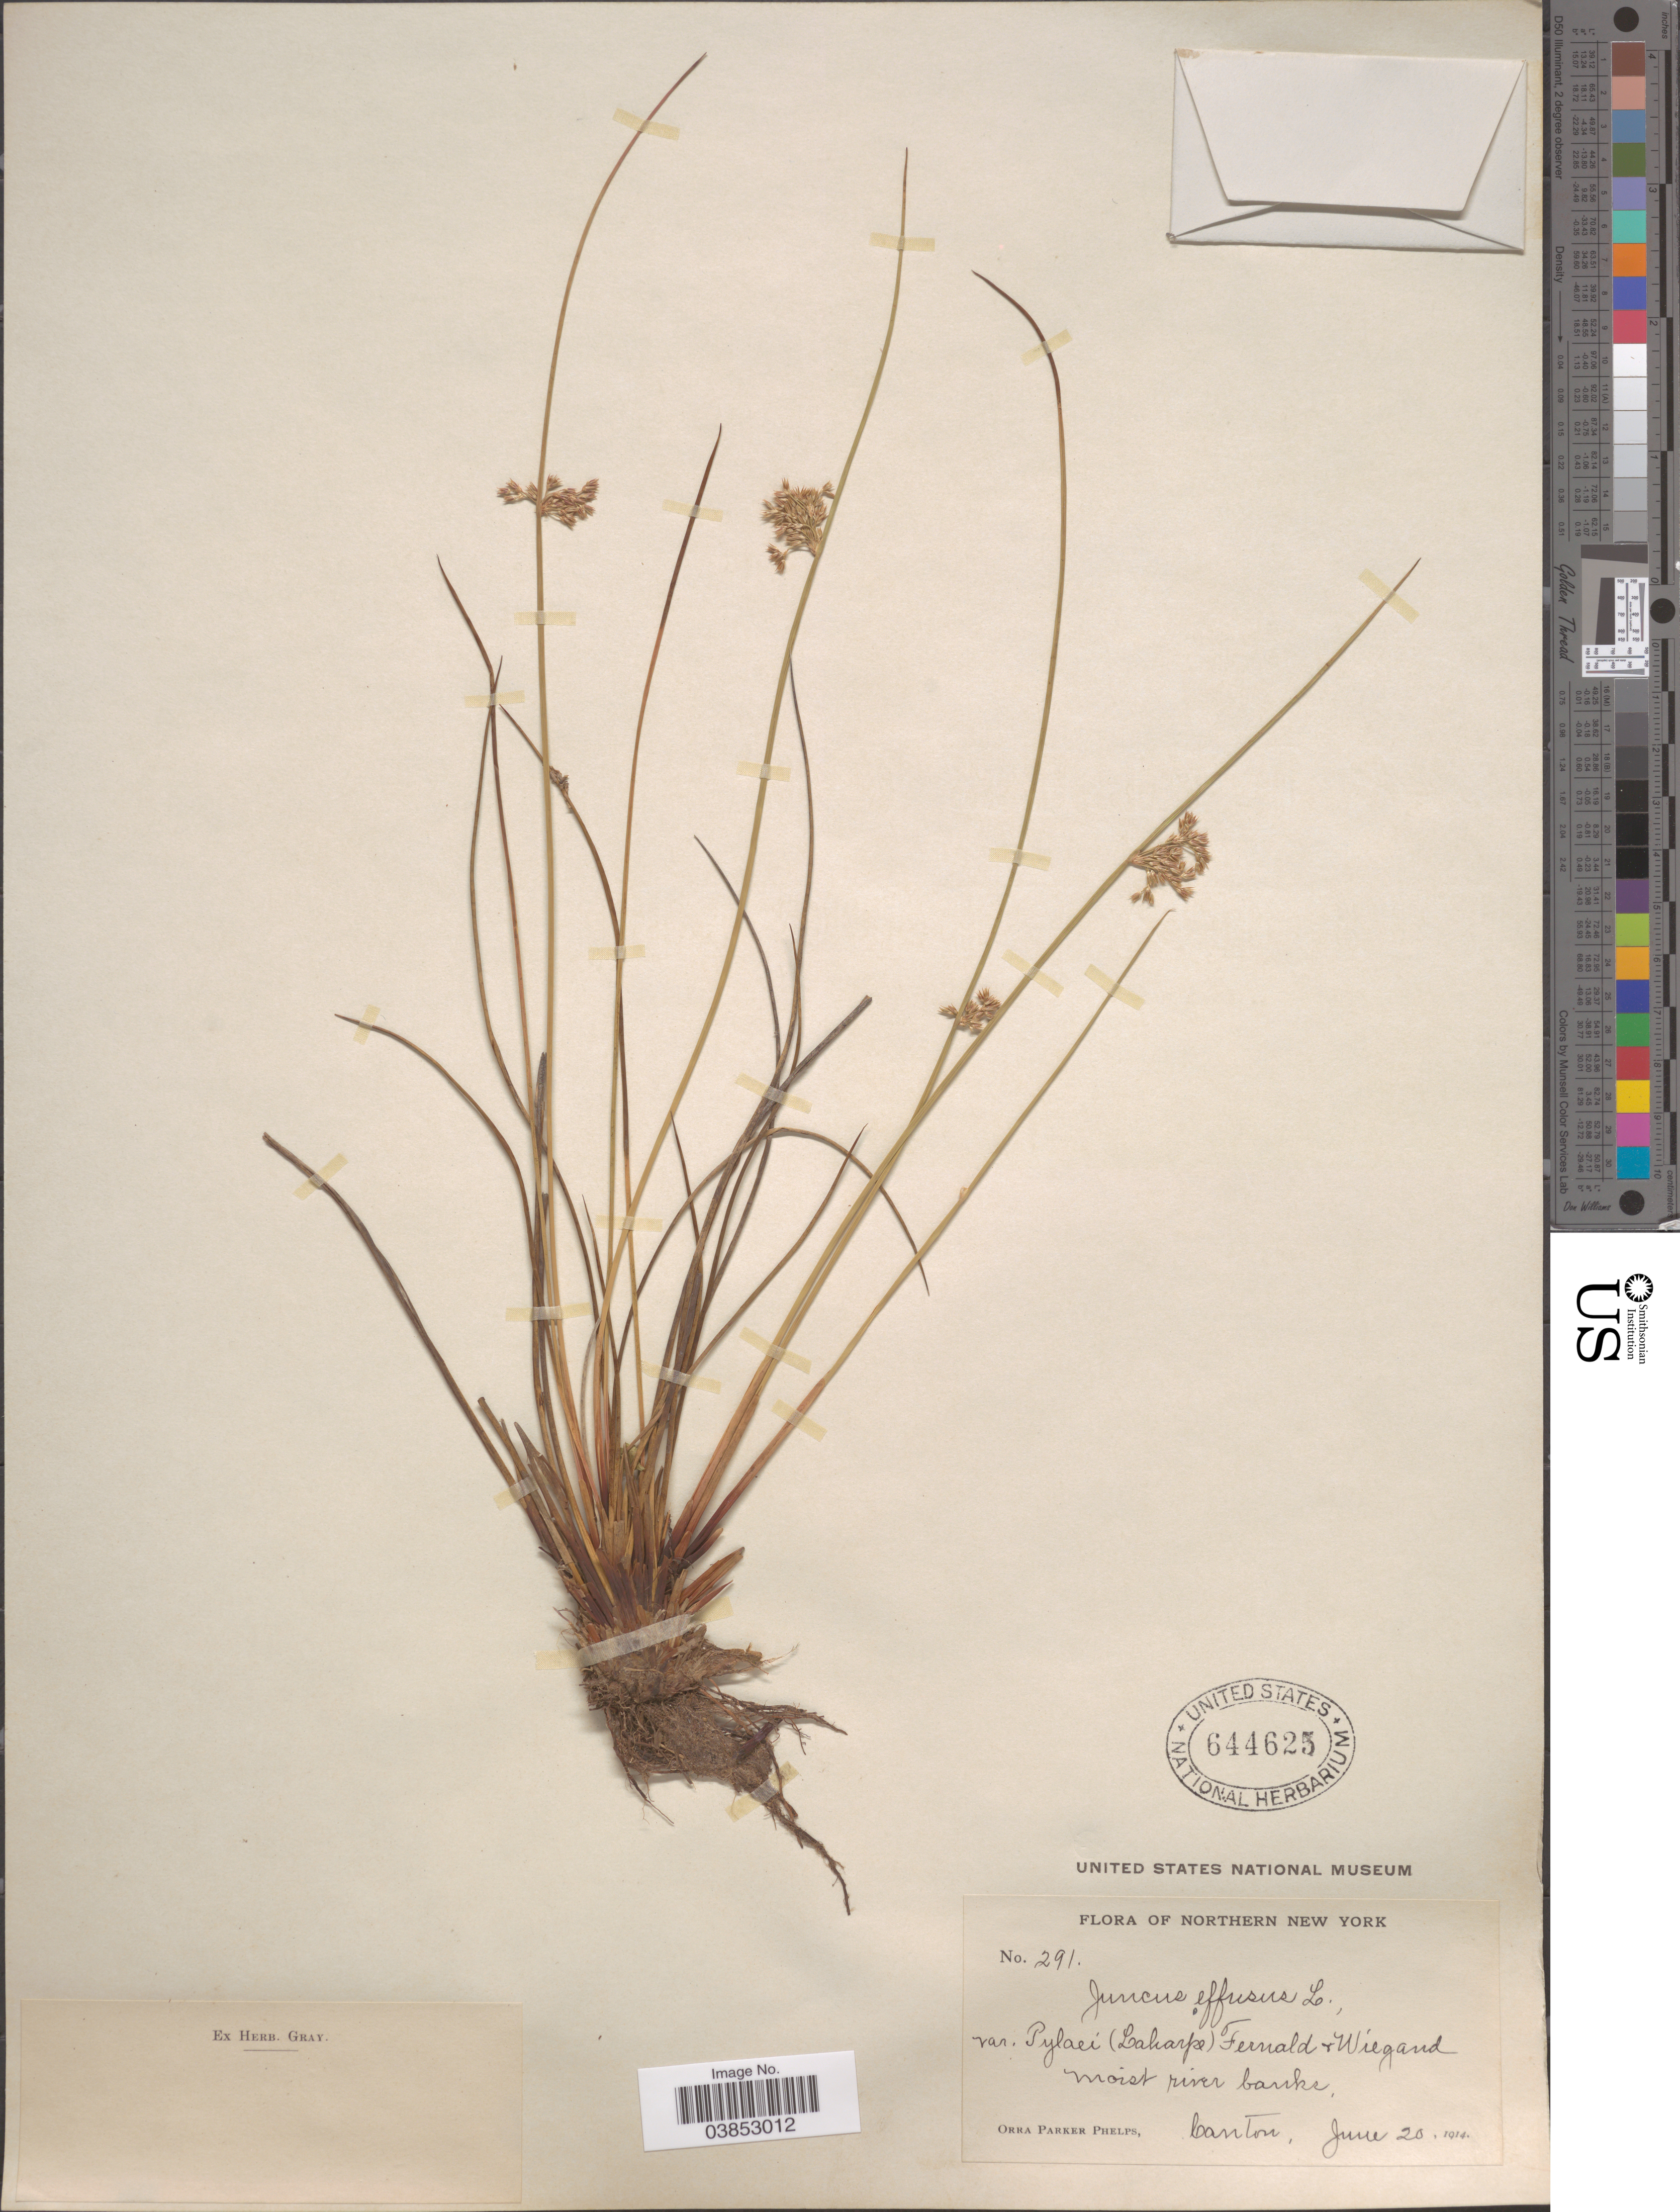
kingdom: Plantae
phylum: Tracheophyta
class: Liliopsida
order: Poales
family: Juncaceae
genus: Juncus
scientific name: Juncus effusus var. pylaei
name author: (Laharpe) Fernald & Wiegand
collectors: O. P. Phelps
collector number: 291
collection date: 1914-06-20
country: United States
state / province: New York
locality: Northern New York. Canton.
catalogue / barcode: US 644625